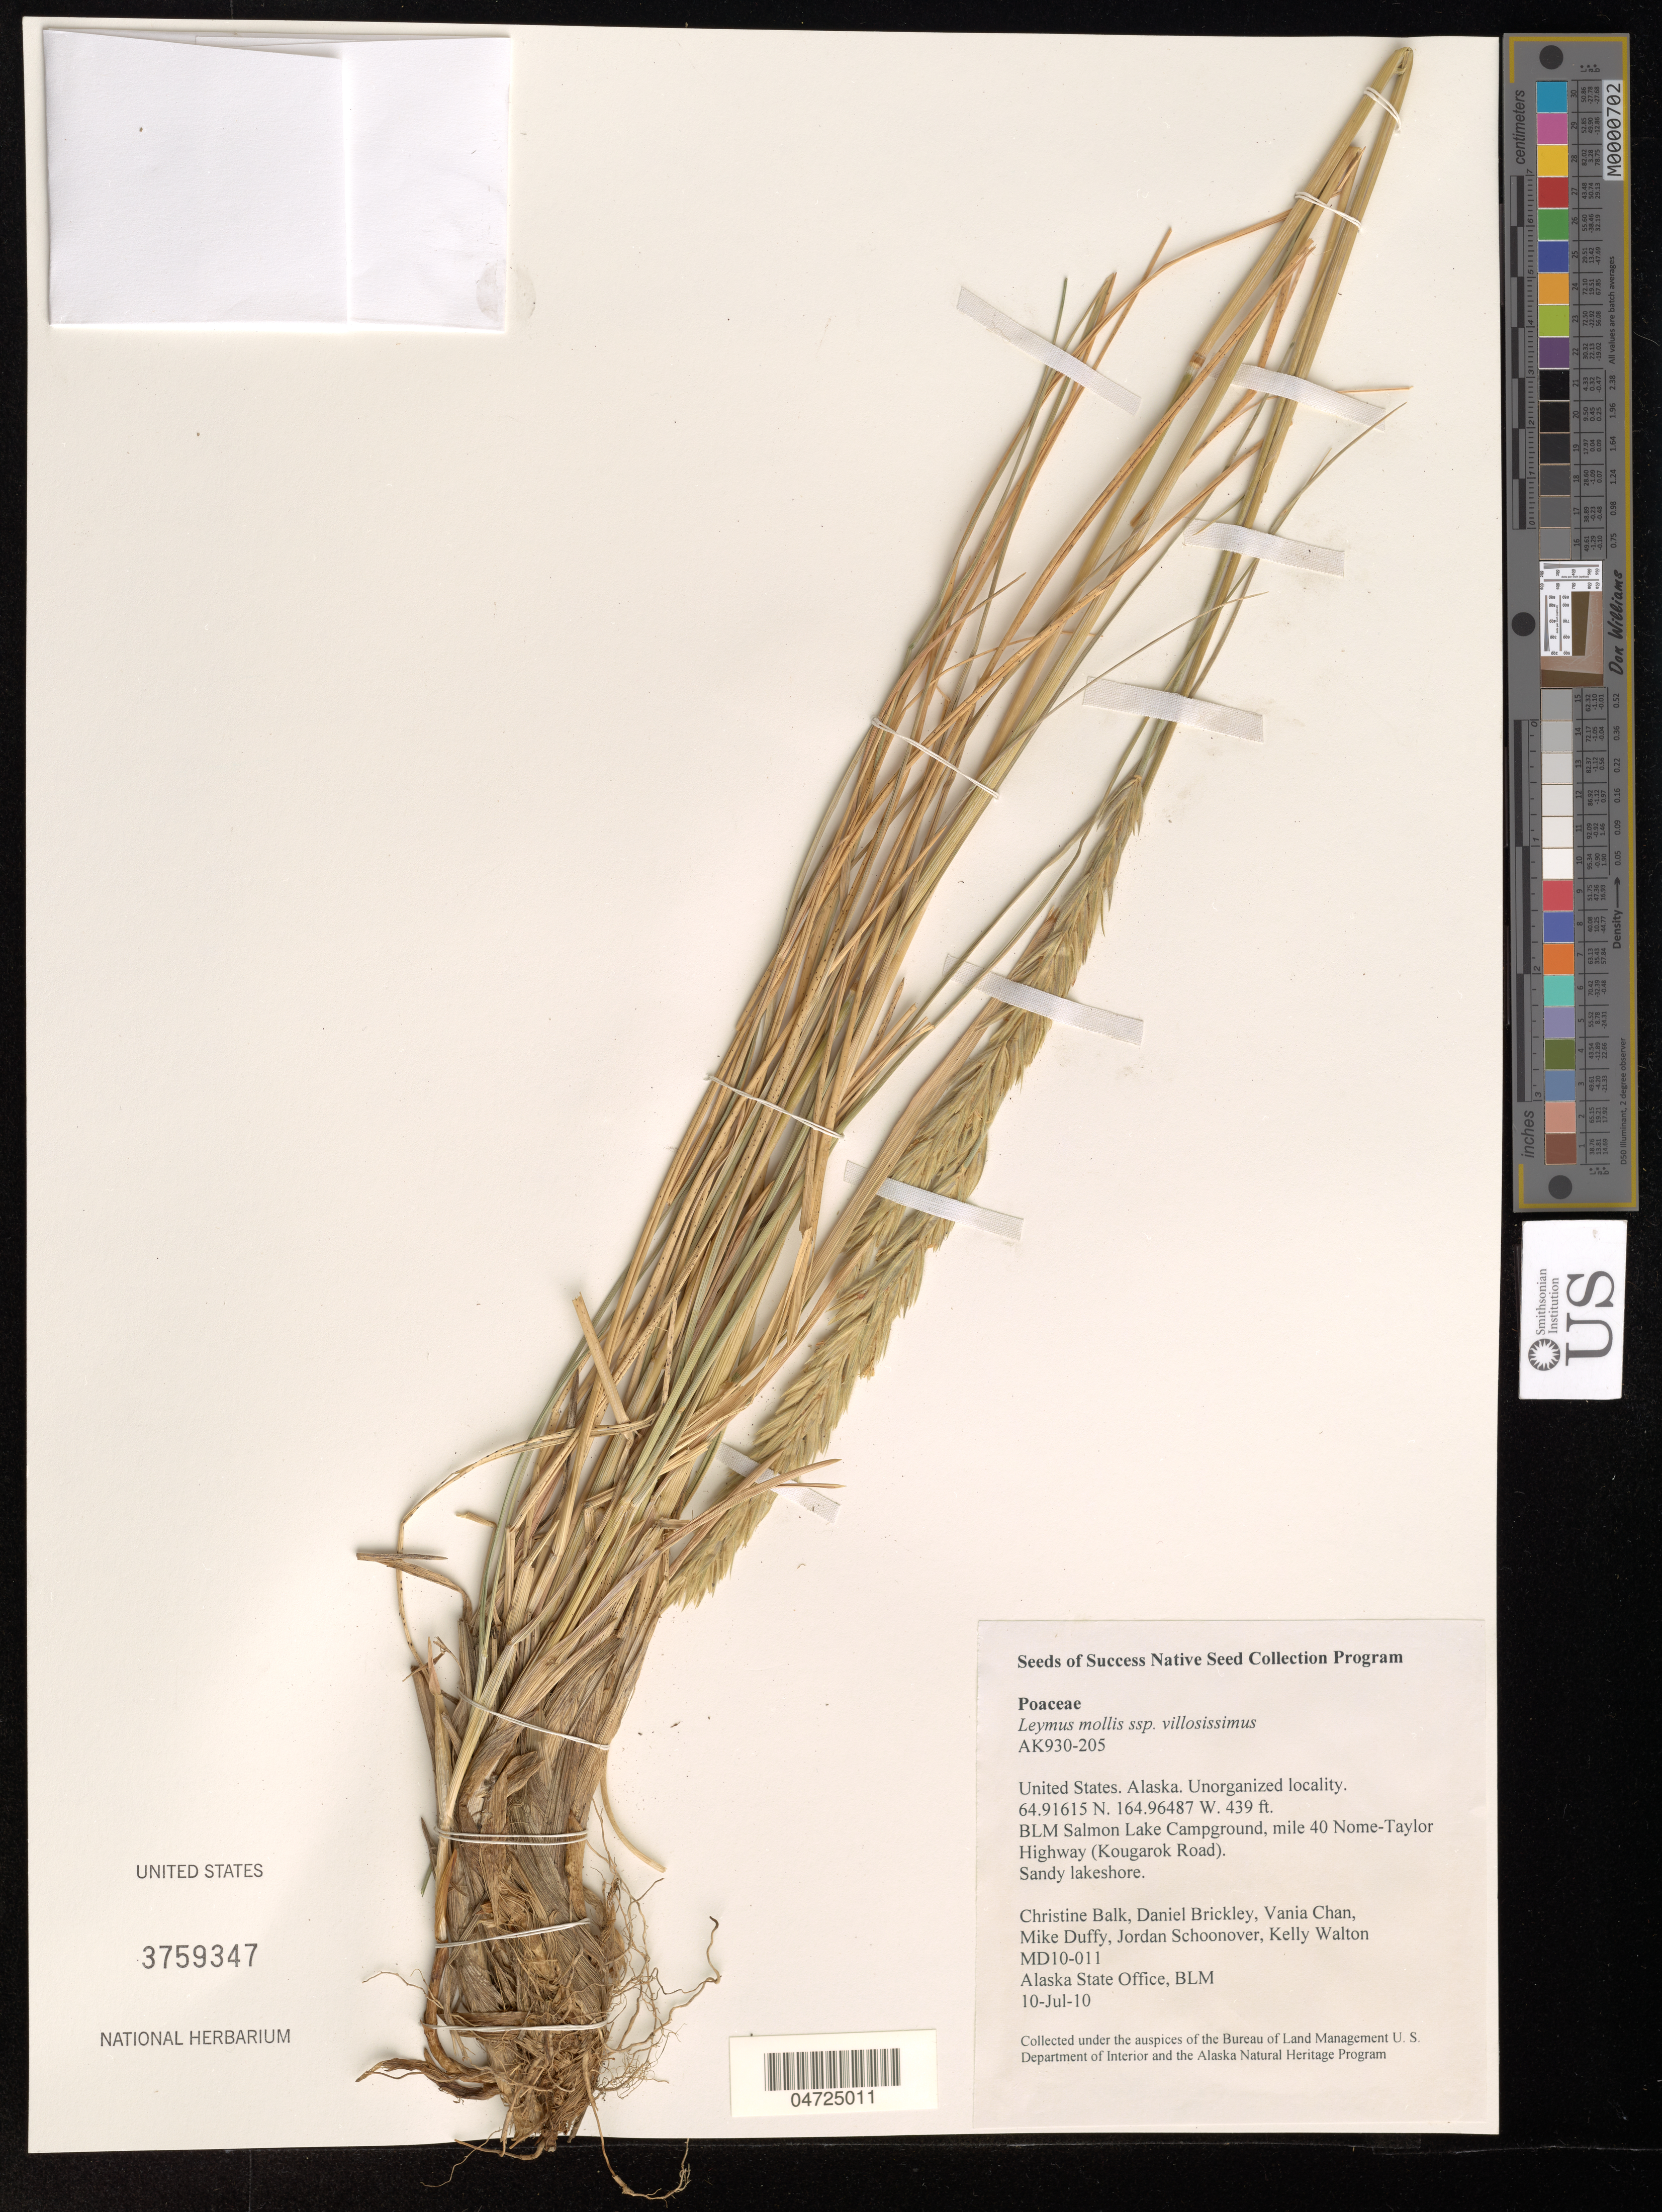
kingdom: Plantae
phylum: Tracheophyta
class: Liliopsida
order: Poales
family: Poaceae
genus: Leymus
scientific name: Leymus mollis subsp. villosissimus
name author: (Scribn.) Á. Löve & D. Löve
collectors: C. Balk, D. Brickley, V. Chan, M. Duffy & et al.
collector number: MD10-011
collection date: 2010-07-10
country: United States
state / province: Alaska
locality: BLM Salmon Lake Campground, mile 40 Nome-Taylor Highway (Kougarok Road).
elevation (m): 134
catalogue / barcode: US 3759347